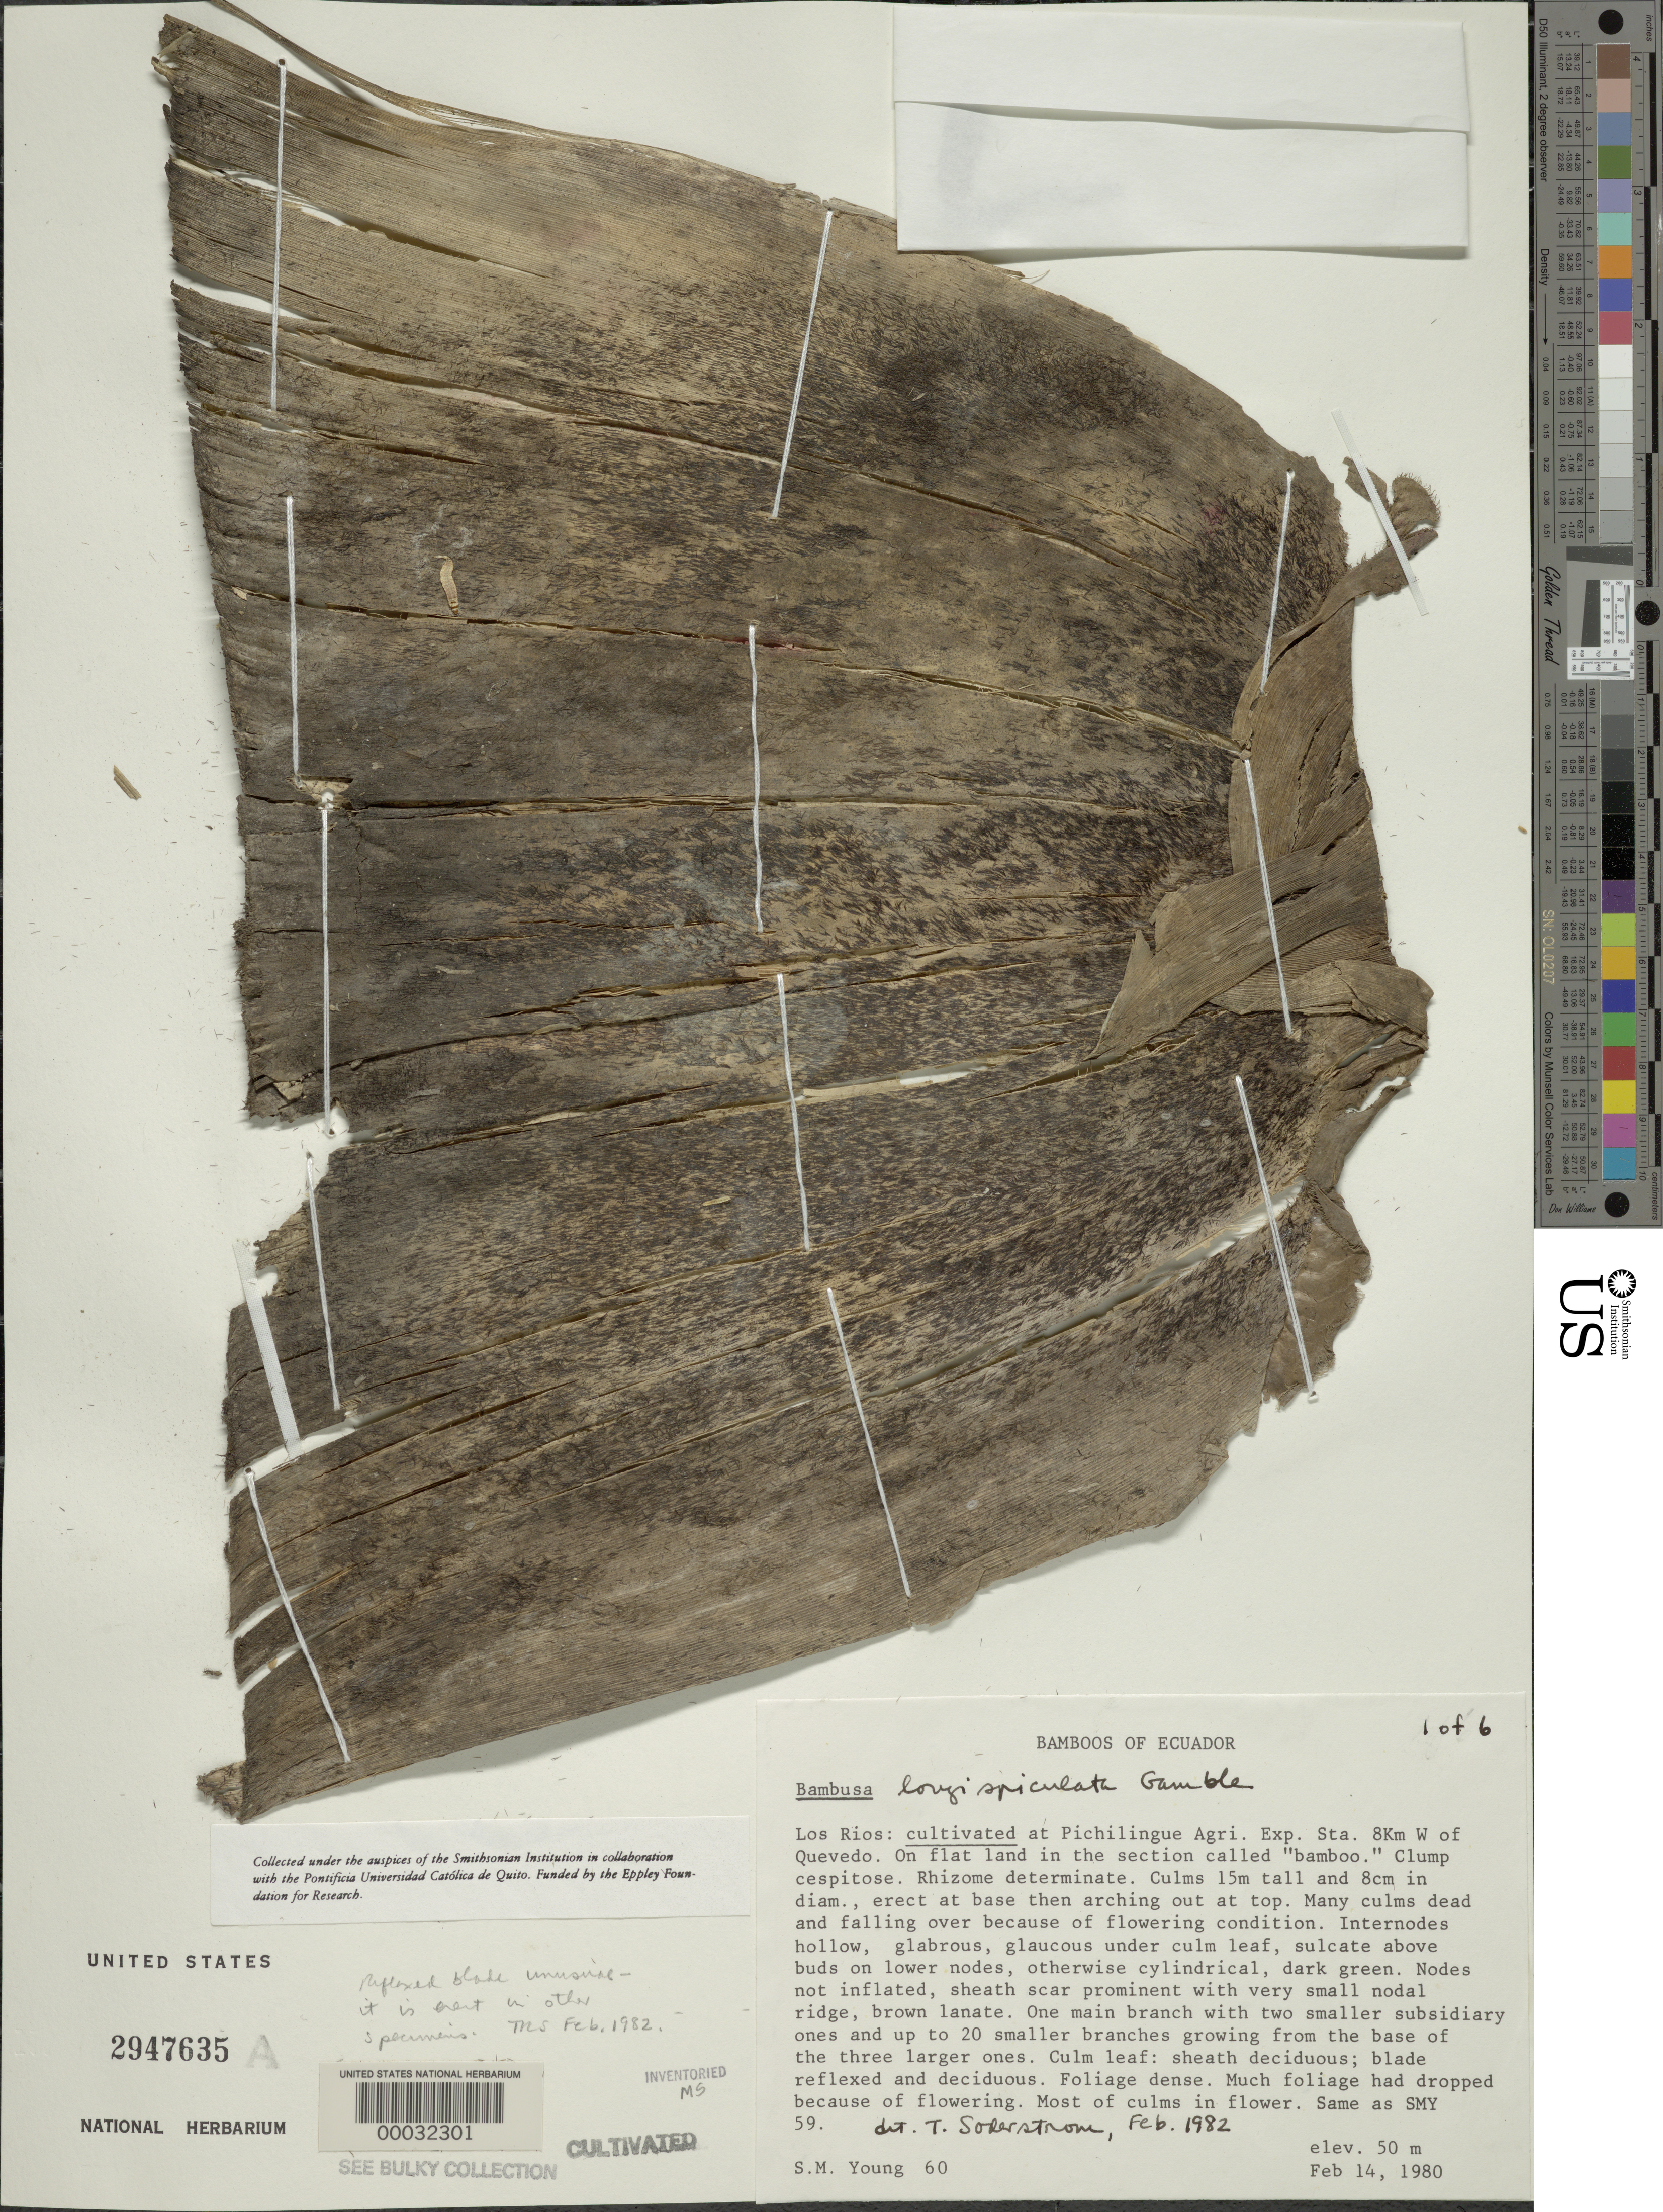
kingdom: Plantae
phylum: Tracheophyta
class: Liliopsida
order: Poales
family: Poaceae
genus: Bambusa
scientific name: Bambusa longispiculata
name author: Gamble ex Brandis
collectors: S. Young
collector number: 60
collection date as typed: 14 Feb 1980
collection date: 1980-02-14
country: Ecuador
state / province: Los Ríos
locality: Pichilingue agricultural Experimentalal station-Quevedo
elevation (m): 50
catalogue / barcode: US 2947640